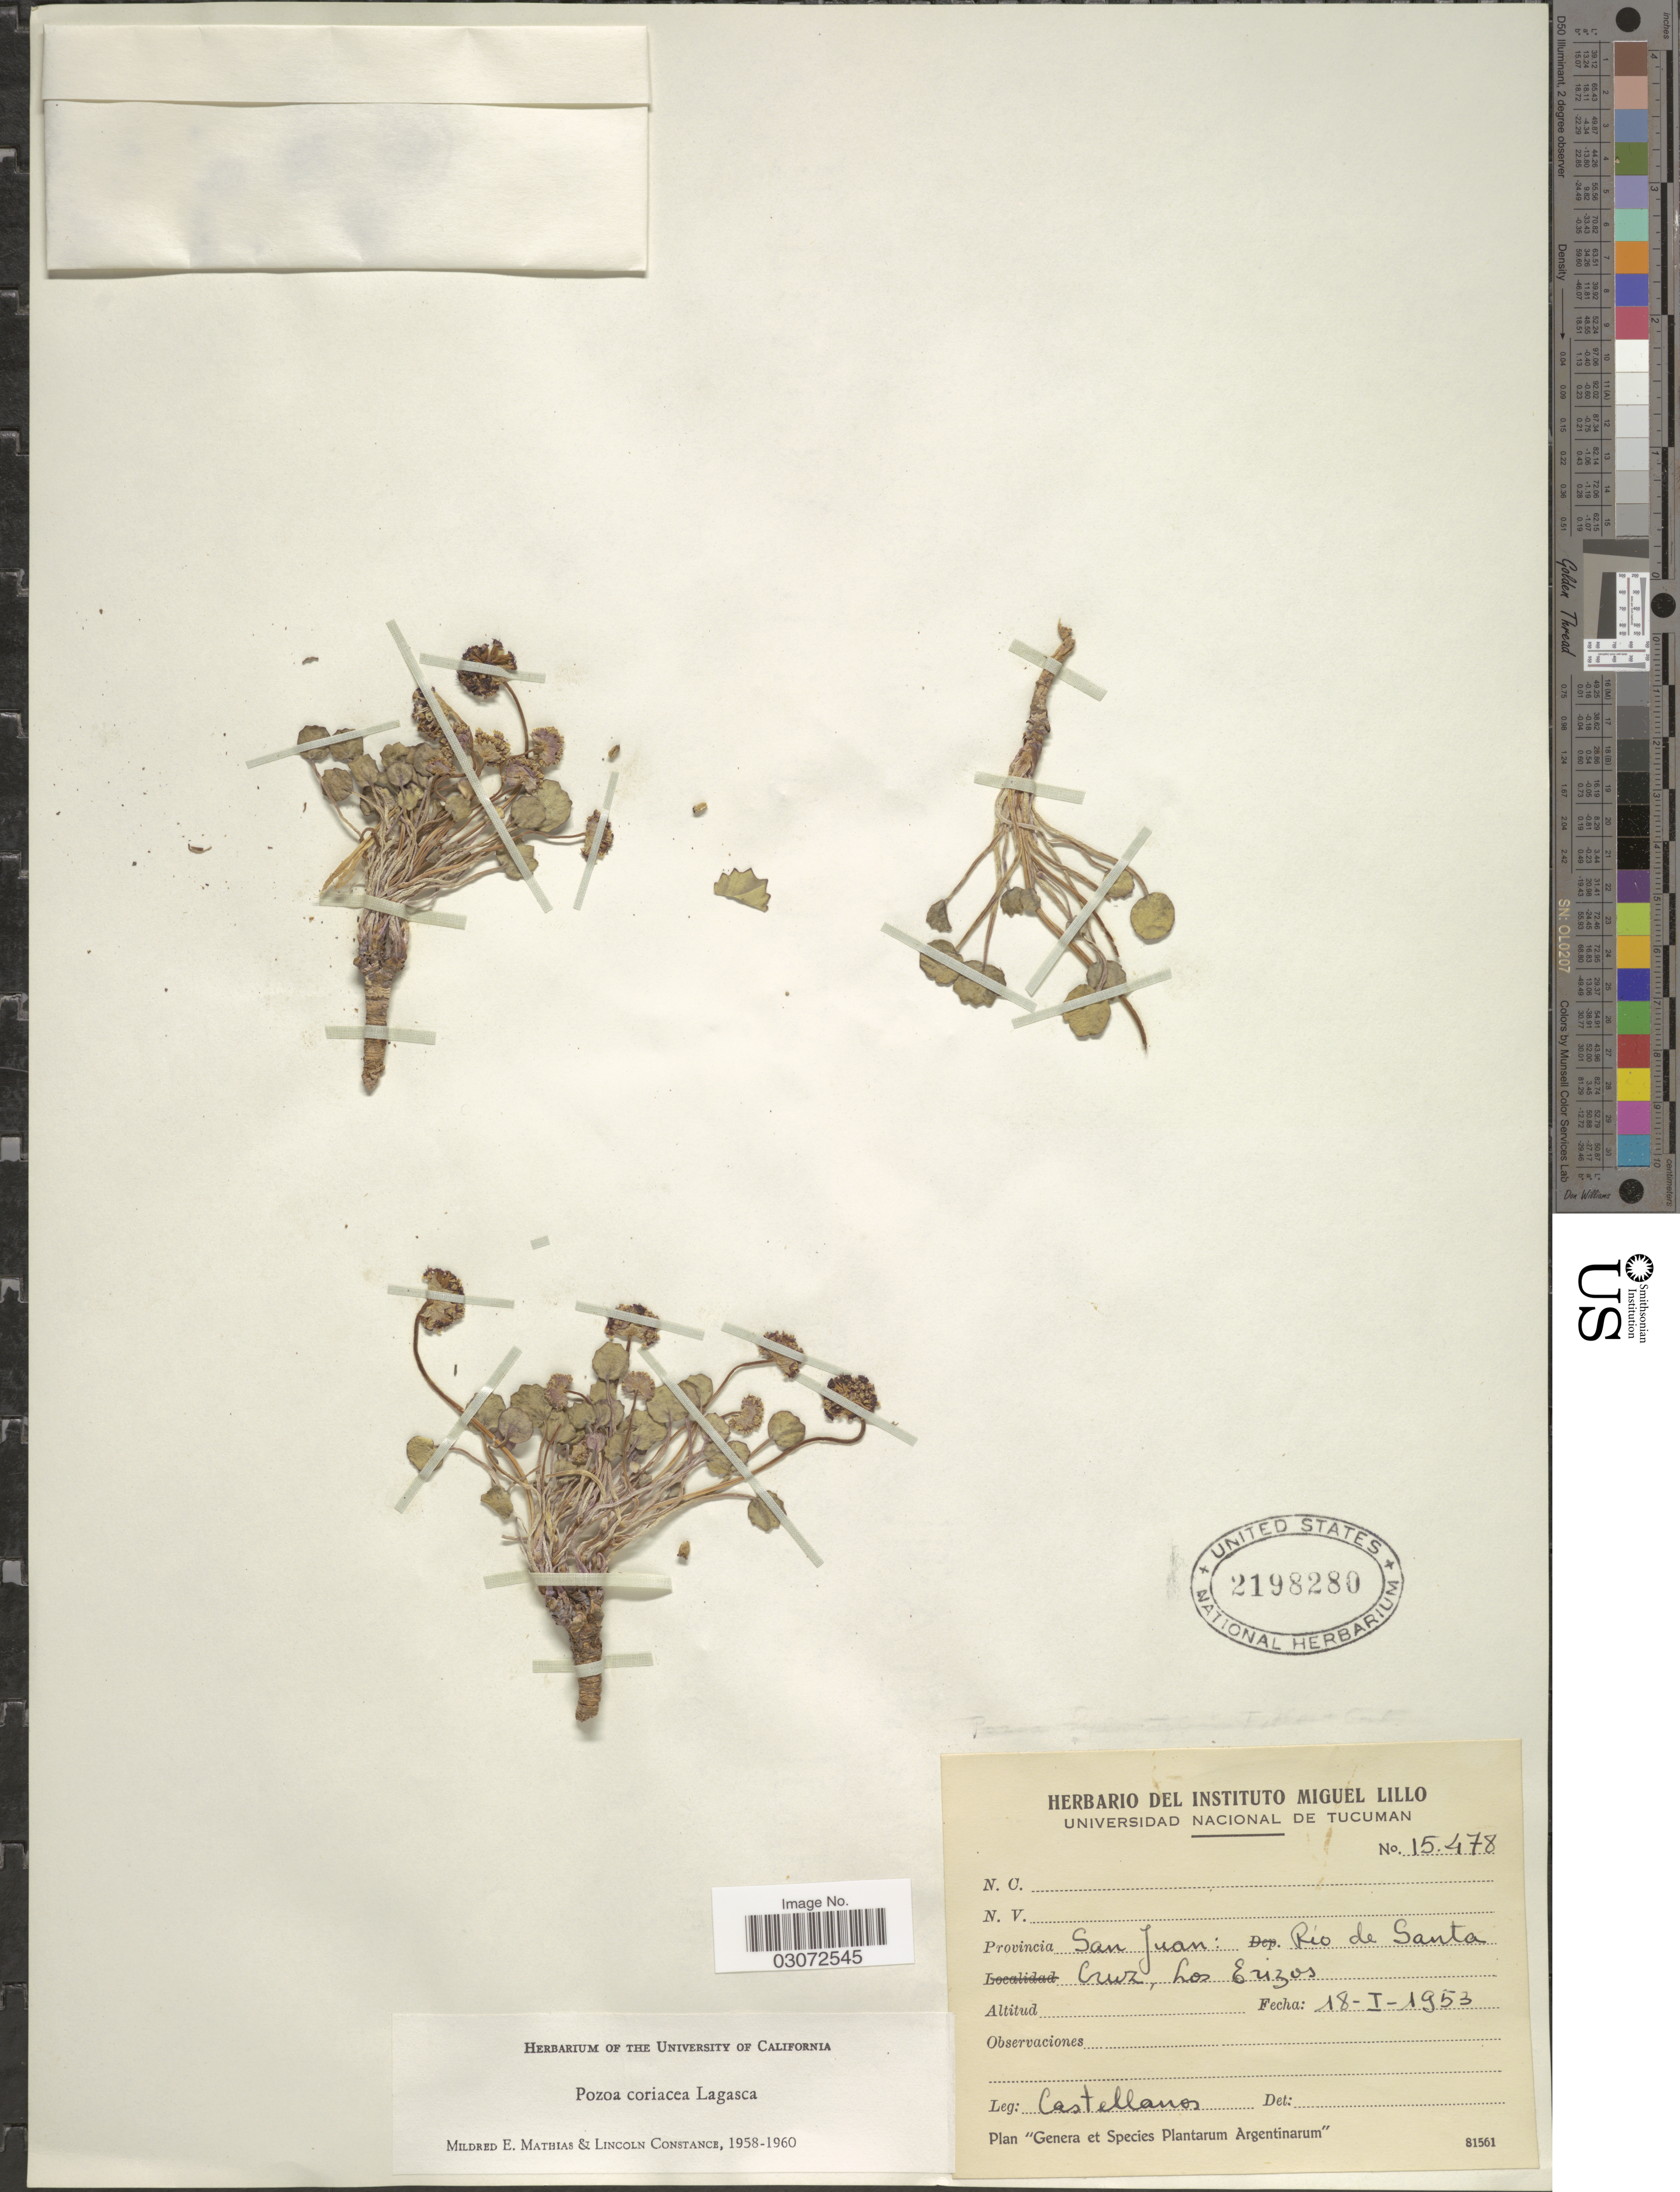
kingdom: Plantae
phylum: Tracheophyta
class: Magnoliopsida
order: Apiales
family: Apiaceae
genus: Pozoa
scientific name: Pozoa coriacea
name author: Lag.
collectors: -- Castellanos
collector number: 15478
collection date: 1953-01-18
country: Argentina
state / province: San Juan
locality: Rio de Santa, Cruz, Los Erizos.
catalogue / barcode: US 2198280